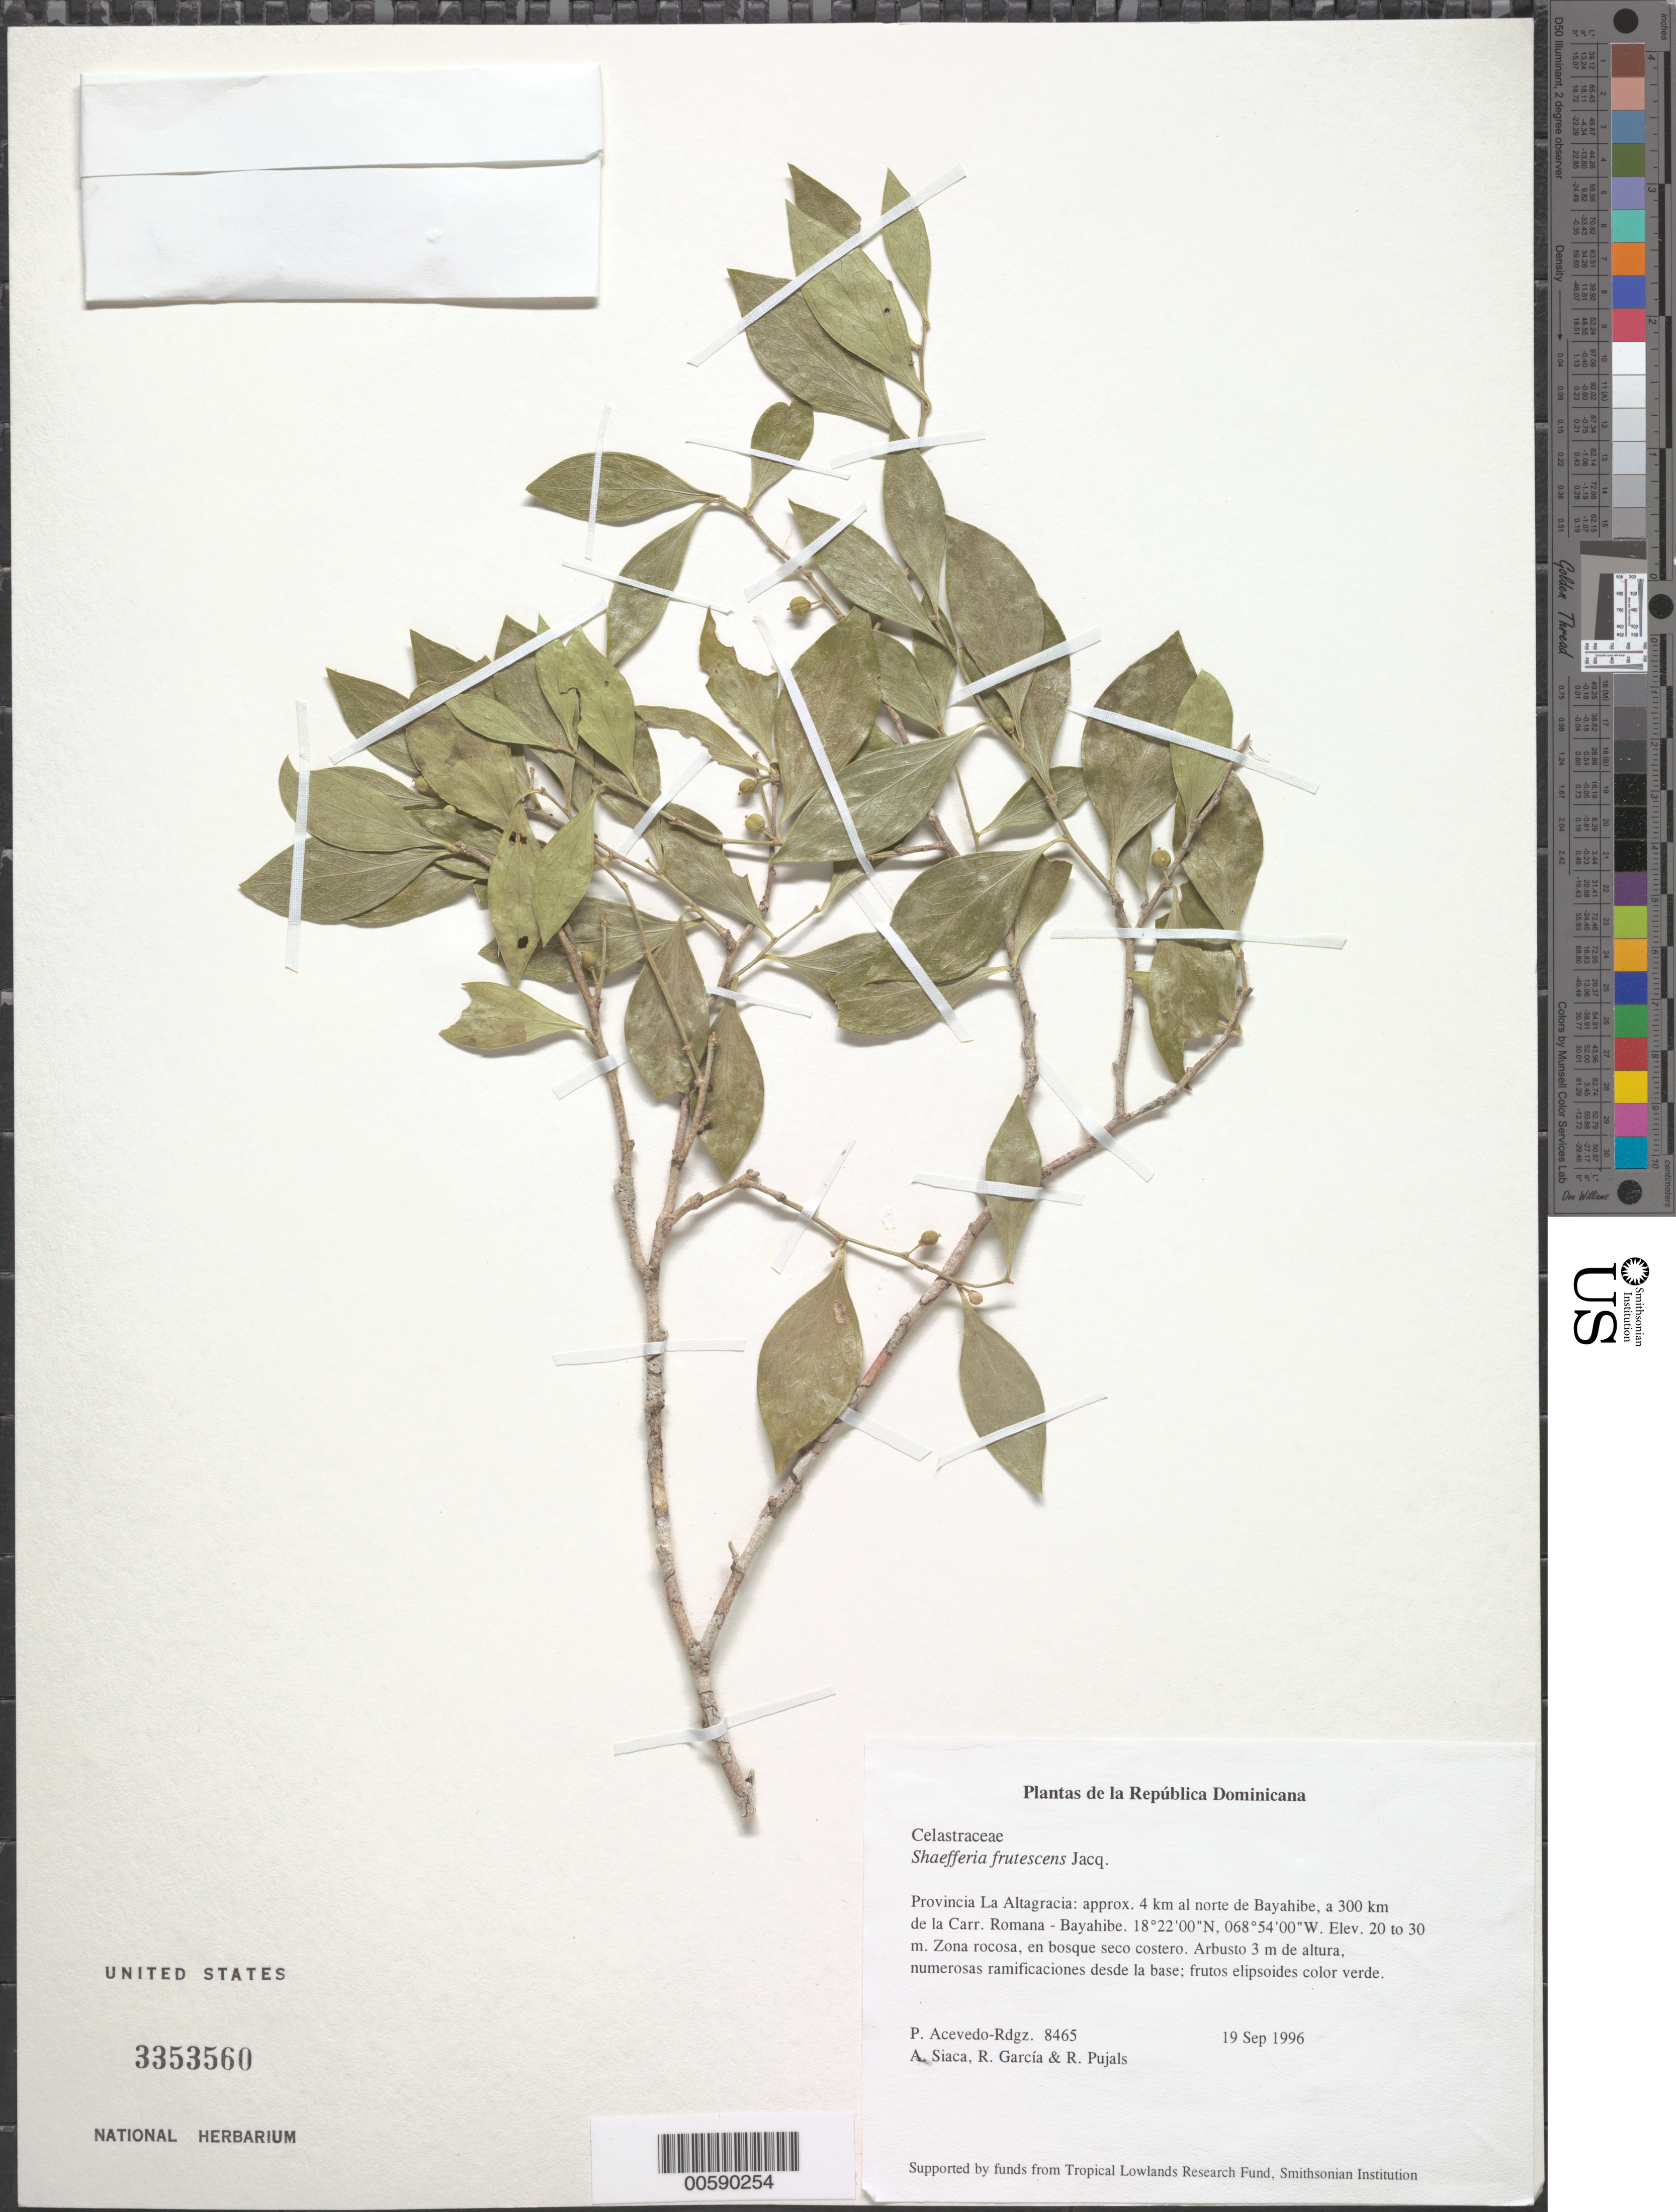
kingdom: Plantae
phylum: Tracheophyta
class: Magnoliopsida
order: Celastrales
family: Celastraceae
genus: Schaefferia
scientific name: Schaefferia frutescens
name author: Jacq.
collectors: P. Acevedo-Rodr., A. Siaca, R. G. García & R. Pujals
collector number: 8465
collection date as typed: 19 Sep 1996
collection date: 1996-09-19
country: Dominican Republic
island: Hispaniola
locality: Provincia La Altagracia: approx. 4 km al norte de Bayahibe, a 300 km de la Carr. Romana - Bayahibe.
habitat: Zona rocosa, en bosqueseco costero.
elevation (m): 20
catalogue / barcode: US 3353560